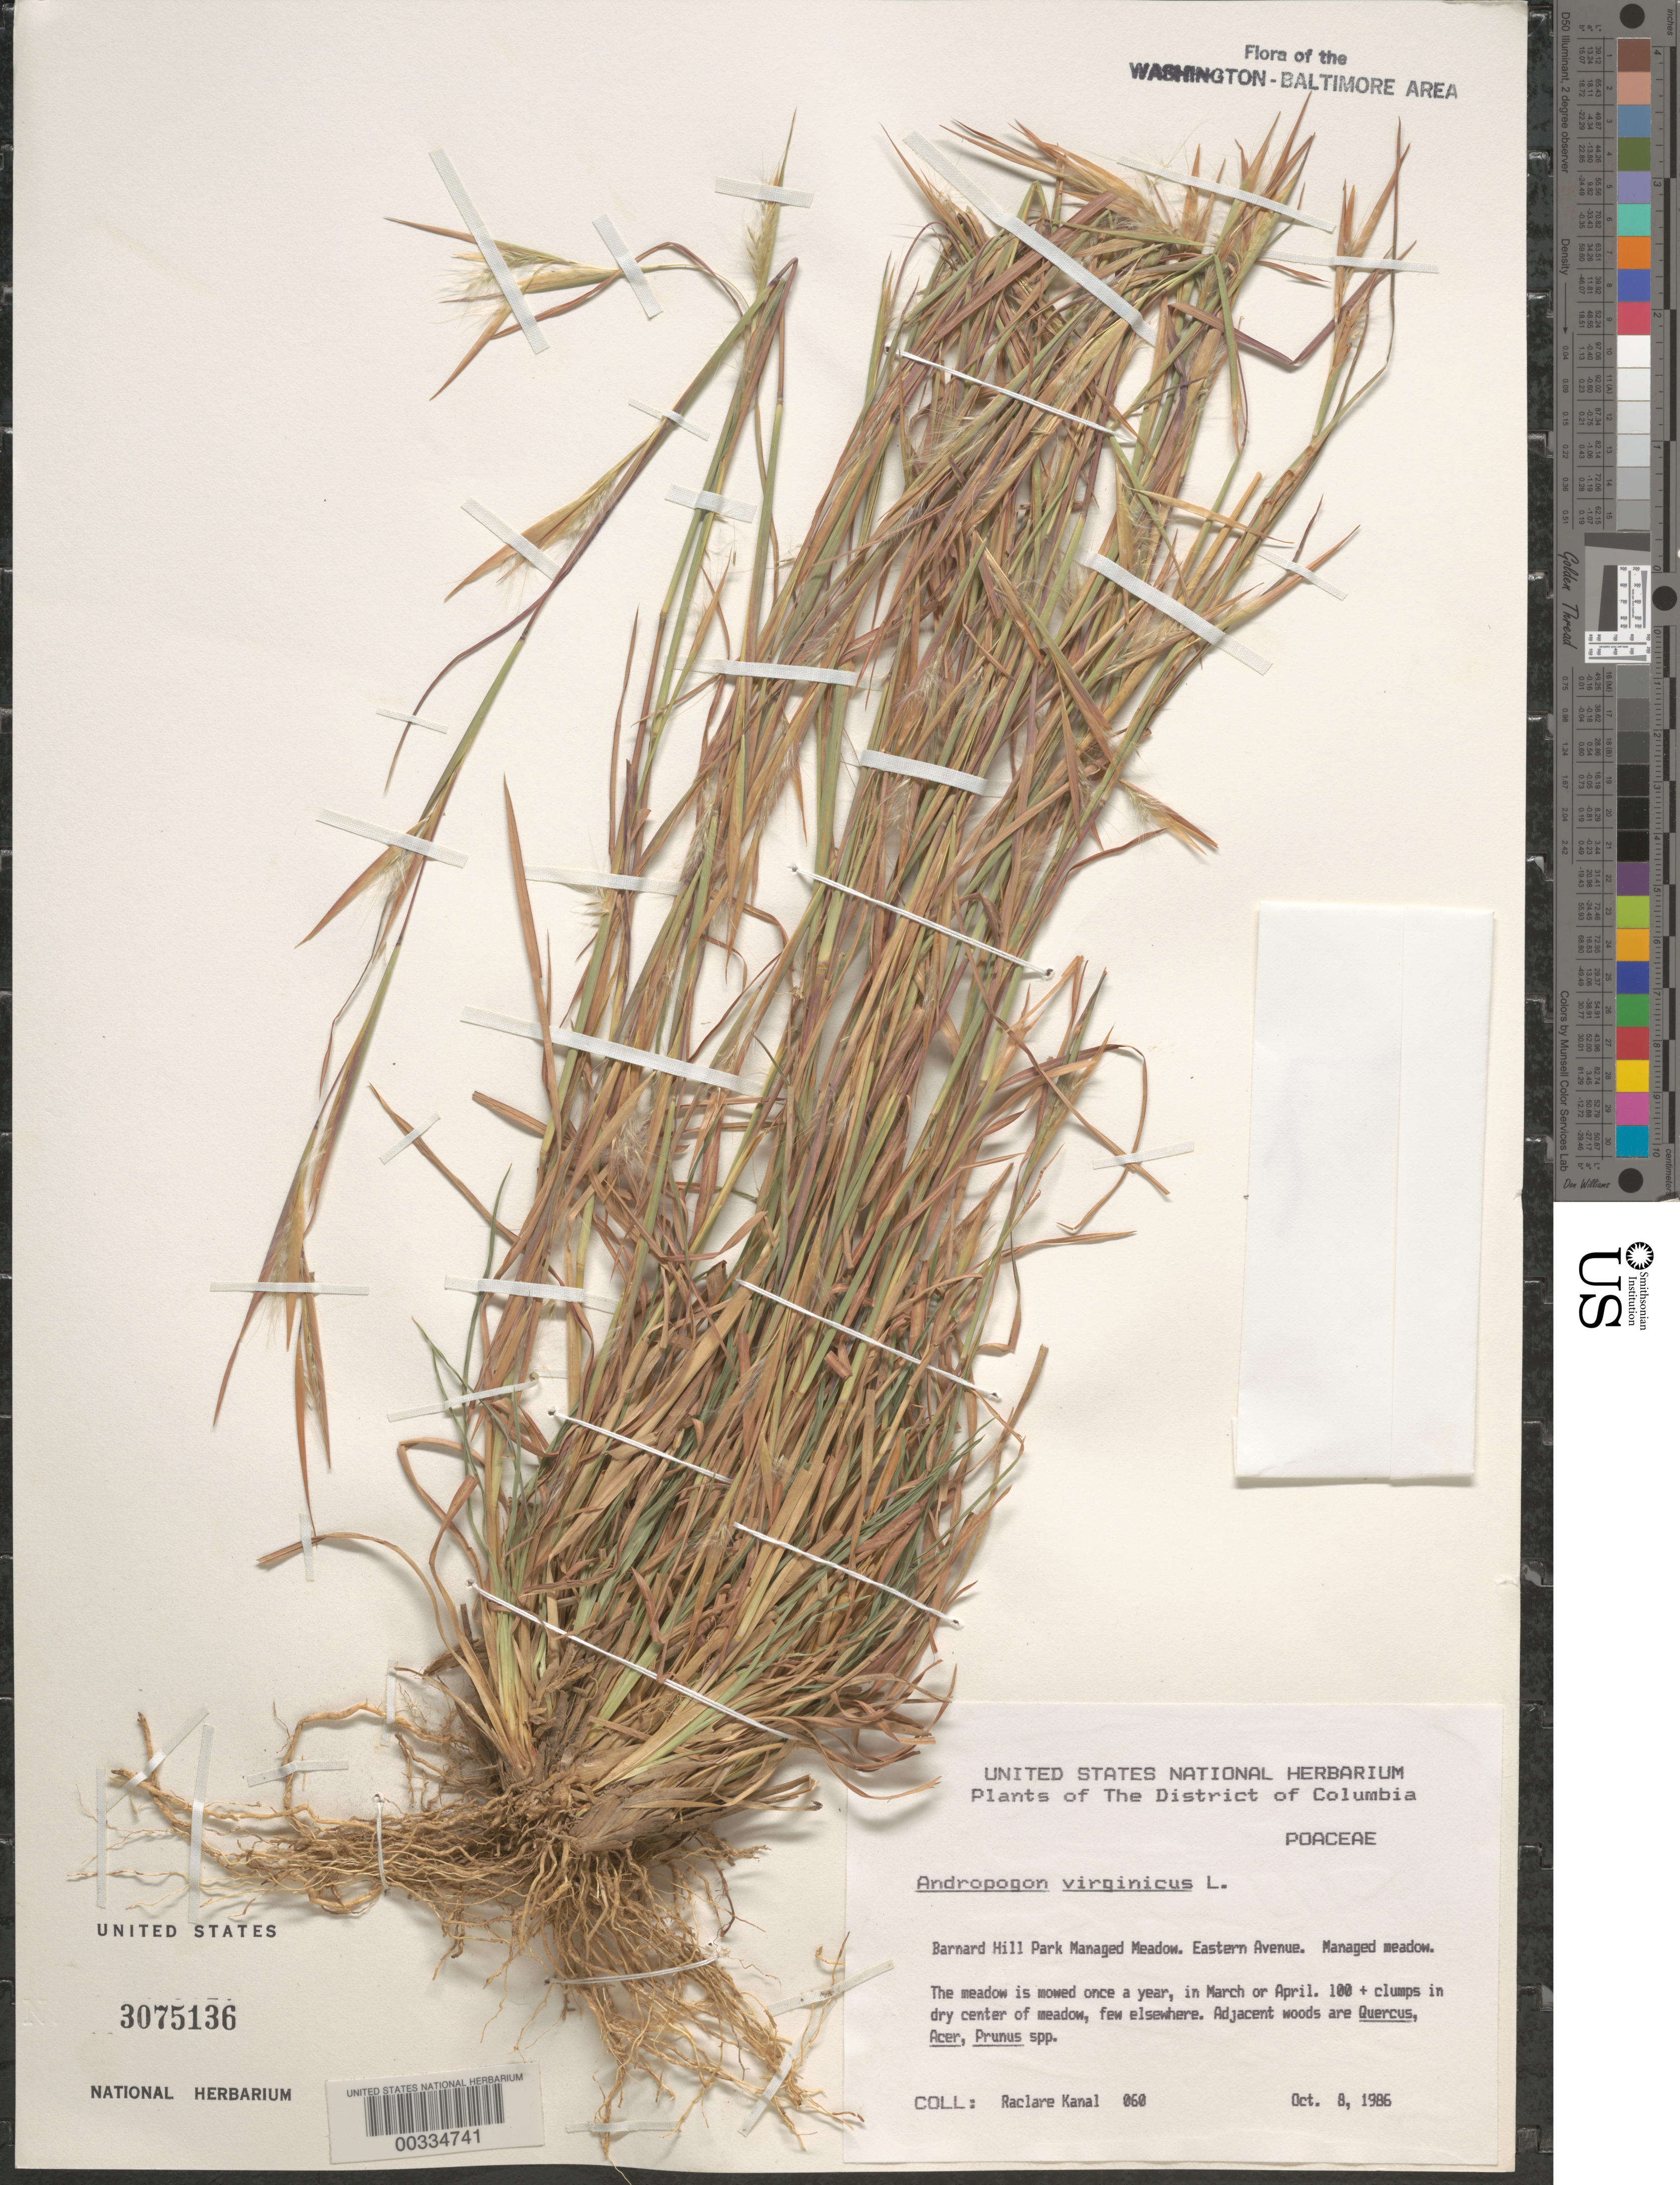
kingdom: Plantae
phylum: Tracheophyta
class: Liliopsida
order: Poales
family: Poaceae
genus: Andropogon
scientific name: Andropogon virginicus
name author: L.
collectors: R. Kanal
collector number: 060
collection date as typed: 08 Oct 1986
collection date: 1986-10-08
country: United States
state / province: District of Columbia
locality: Barnard Hill Park, Eastern Ave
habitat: Meadow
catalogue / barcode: US 3075136